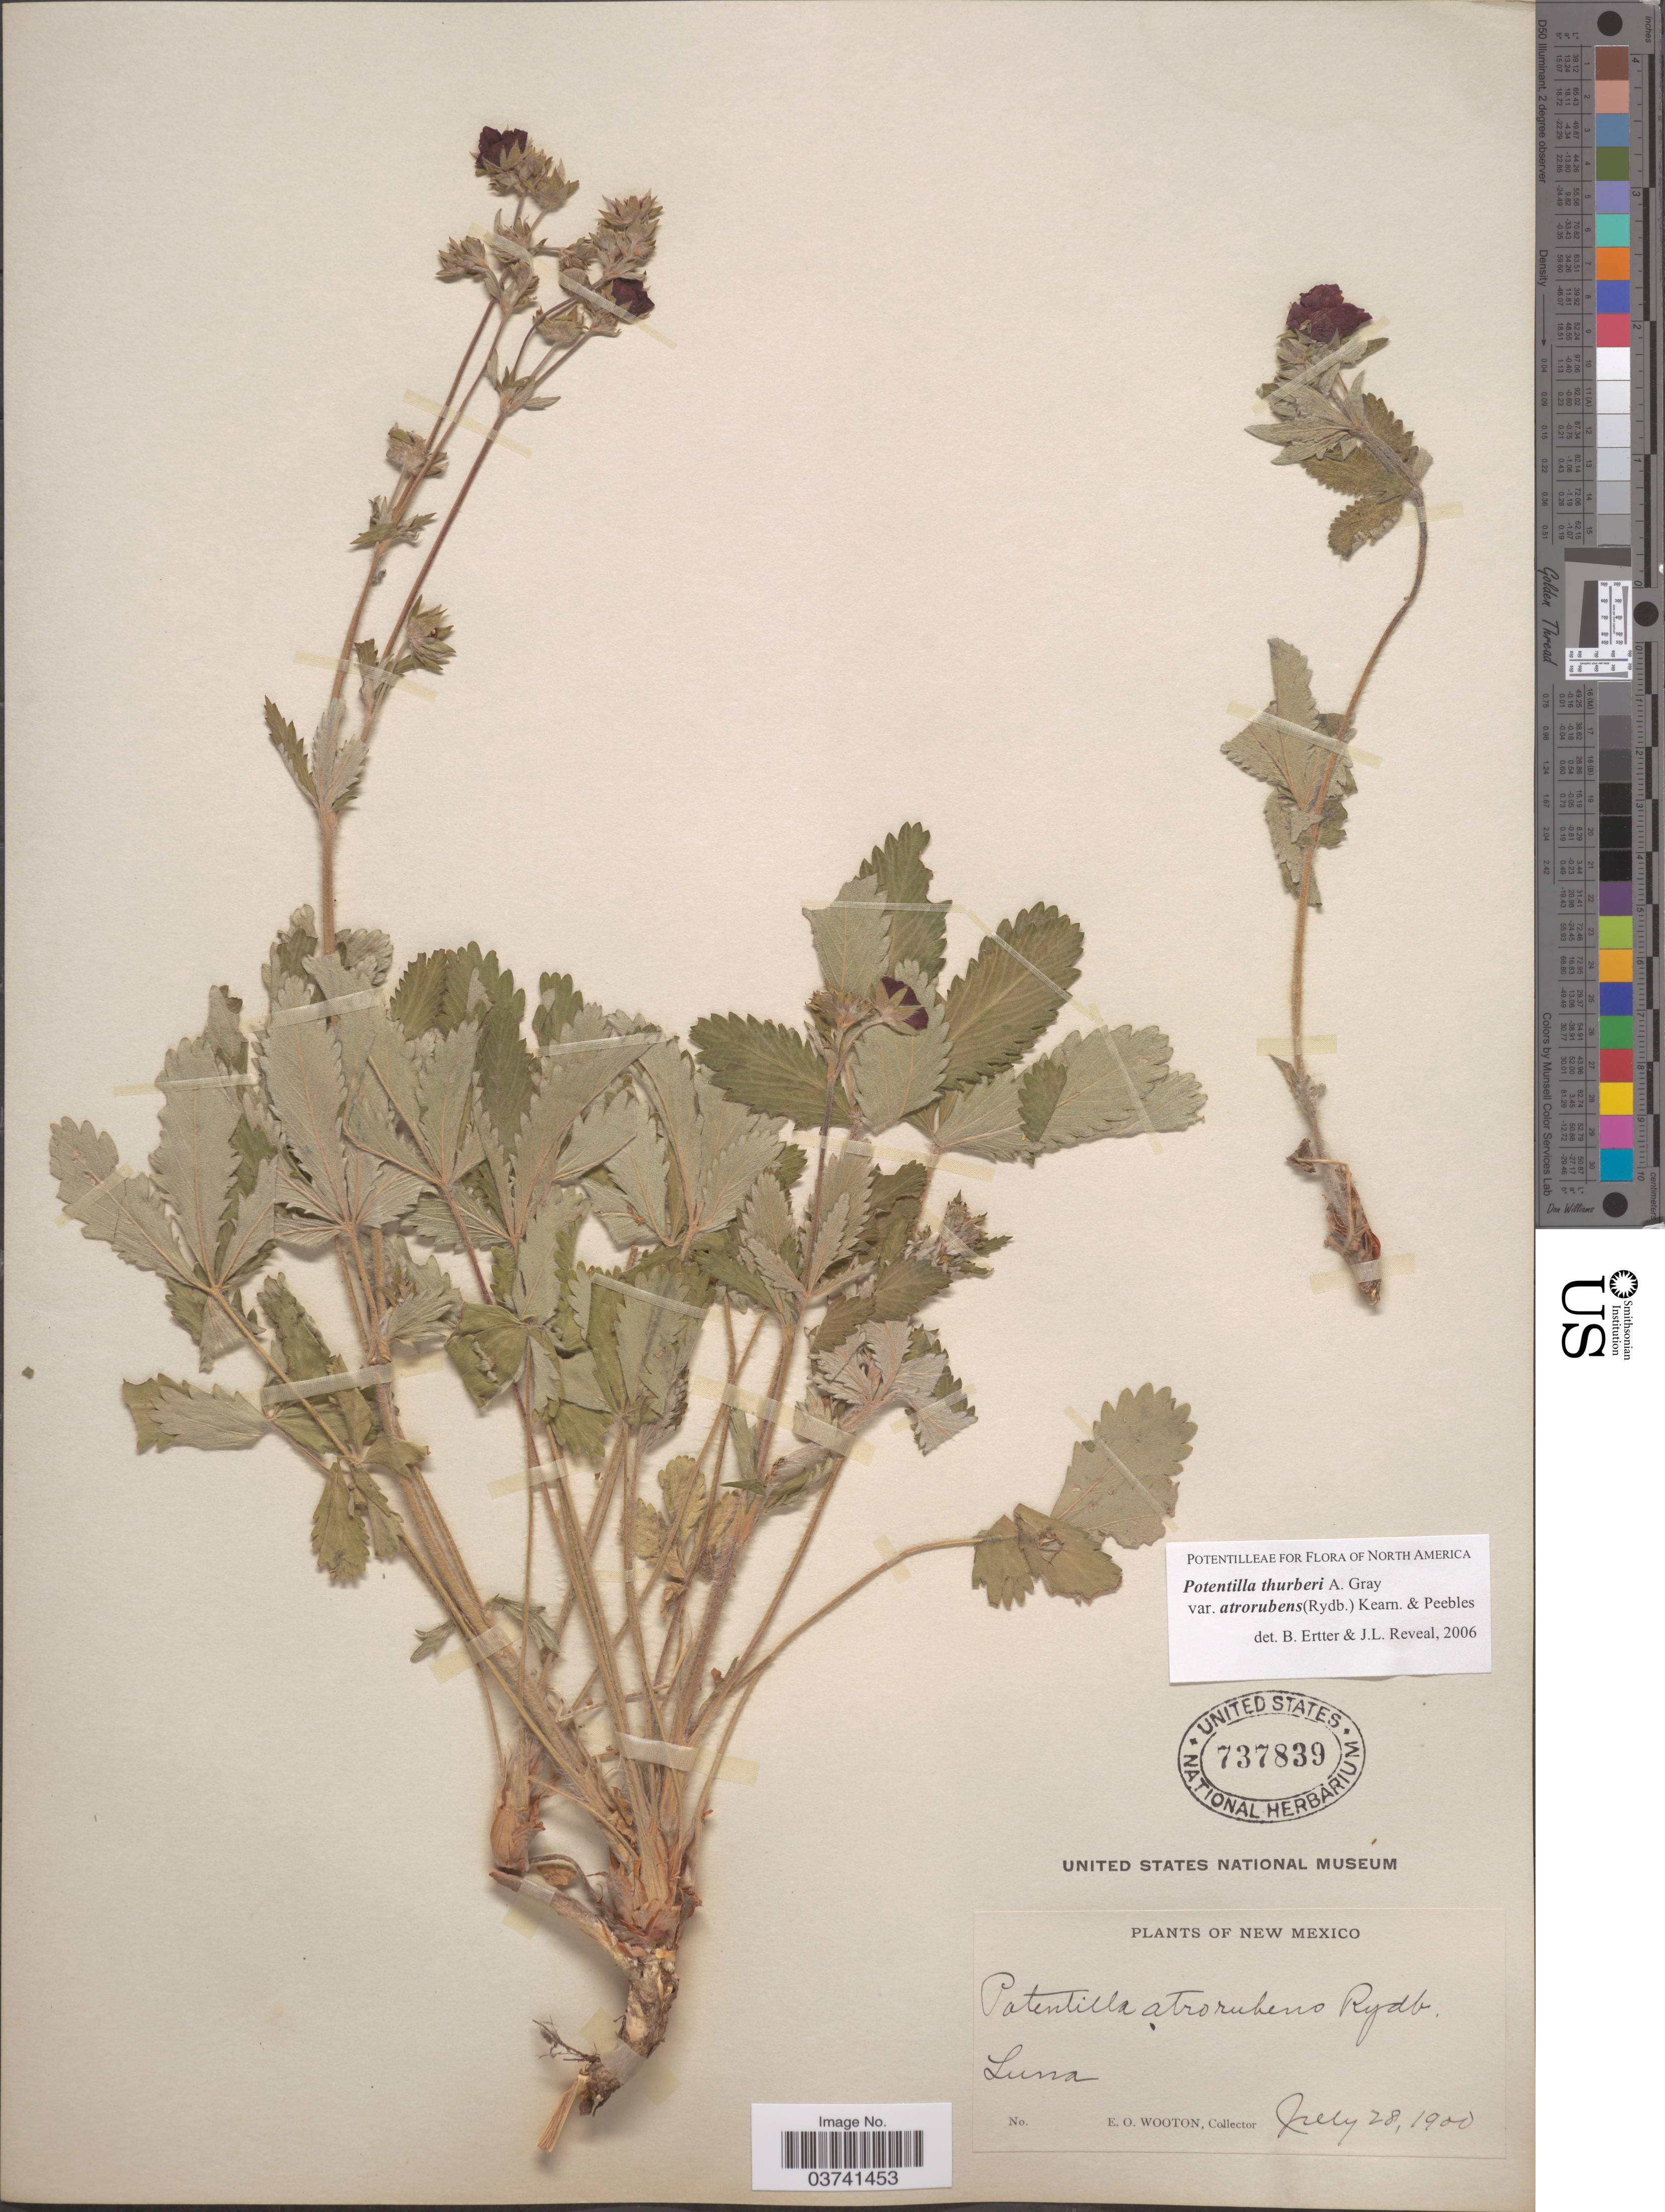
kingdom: Plantae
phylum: Tracheophyta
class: Magnoliopsida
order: Rosales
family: Rosaceae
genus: Potentilla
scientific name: Potentilla thurberi var. atrorubens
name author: A. Gray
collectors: E. O. Wooton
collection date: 1900-07-28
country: United States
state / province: New Mexico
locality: Luna.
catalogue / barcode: US 737839